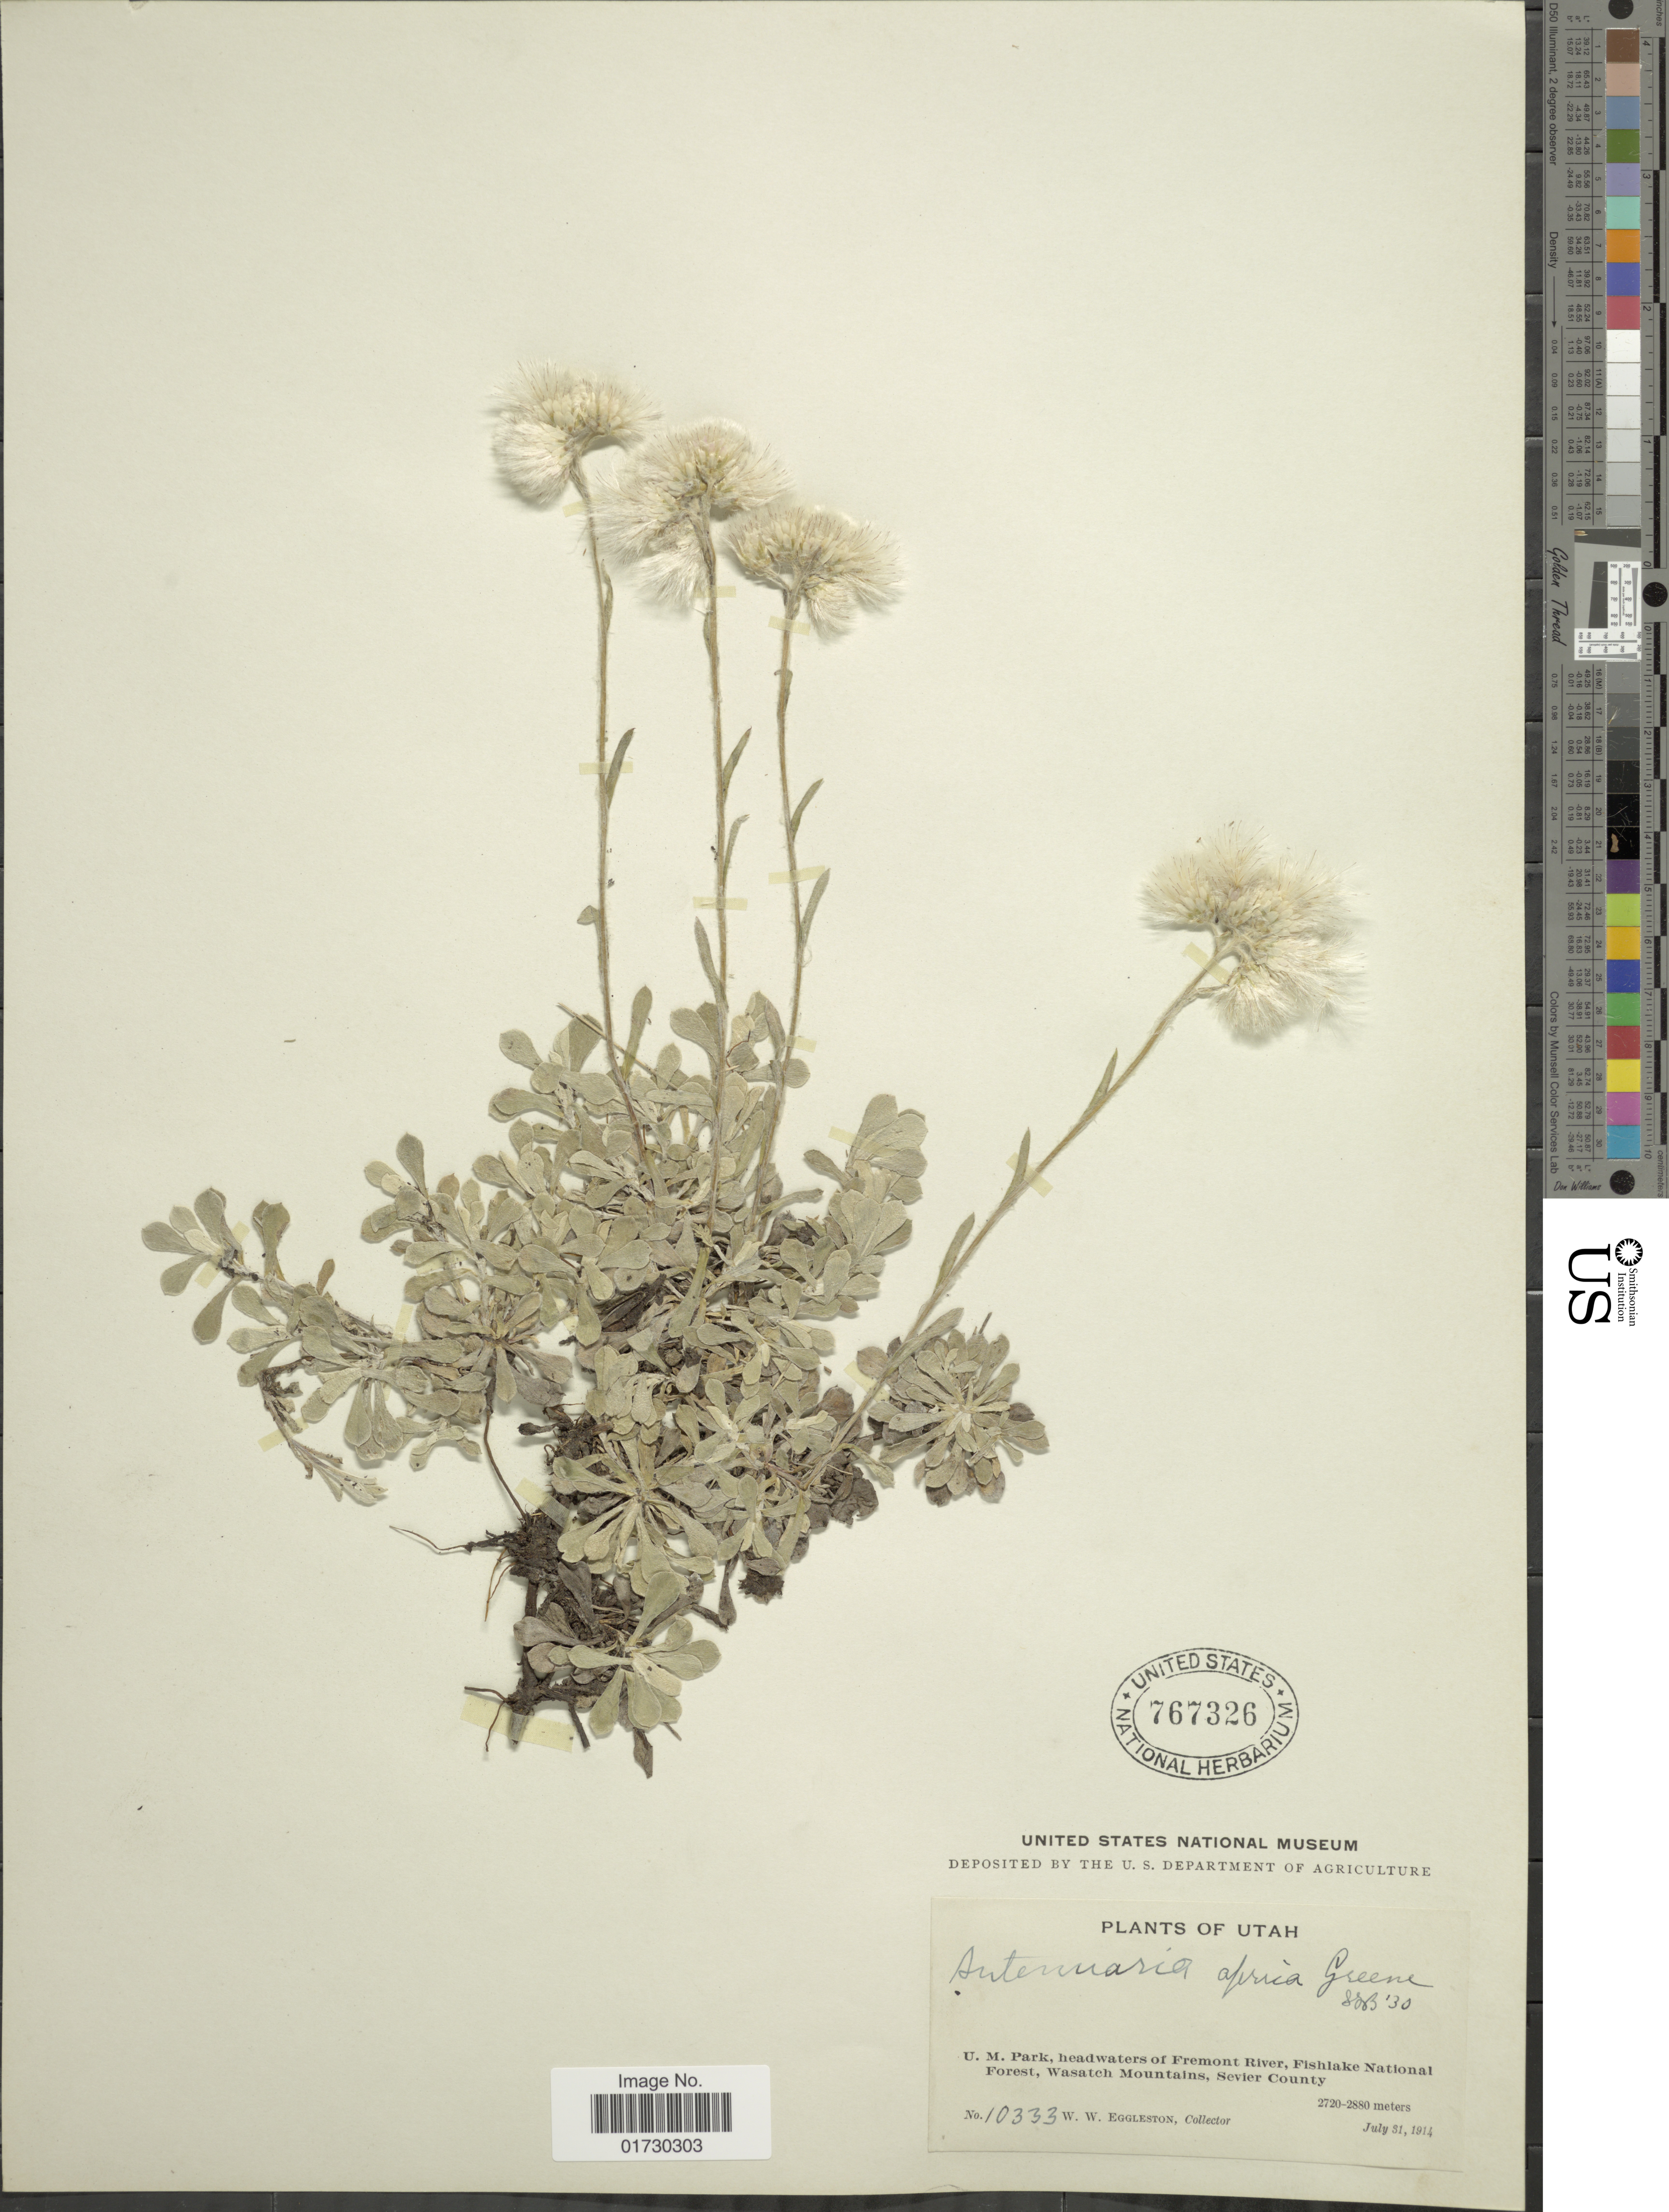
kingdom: Plantae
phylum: Tracheophyta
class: Magnoliopsida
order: Asterales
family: Asteraceae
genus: Antennaria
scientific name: Antennaria aprica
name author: Greene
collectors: W. W. Eggleston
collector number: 10333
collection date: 1914-07-31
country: United States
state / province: Utah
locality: U. M. Park, headwaters of Fremont River, Fishlake National Forest, Wasatch Mountains, Sevier County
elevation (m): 2720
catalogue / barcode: US 767326